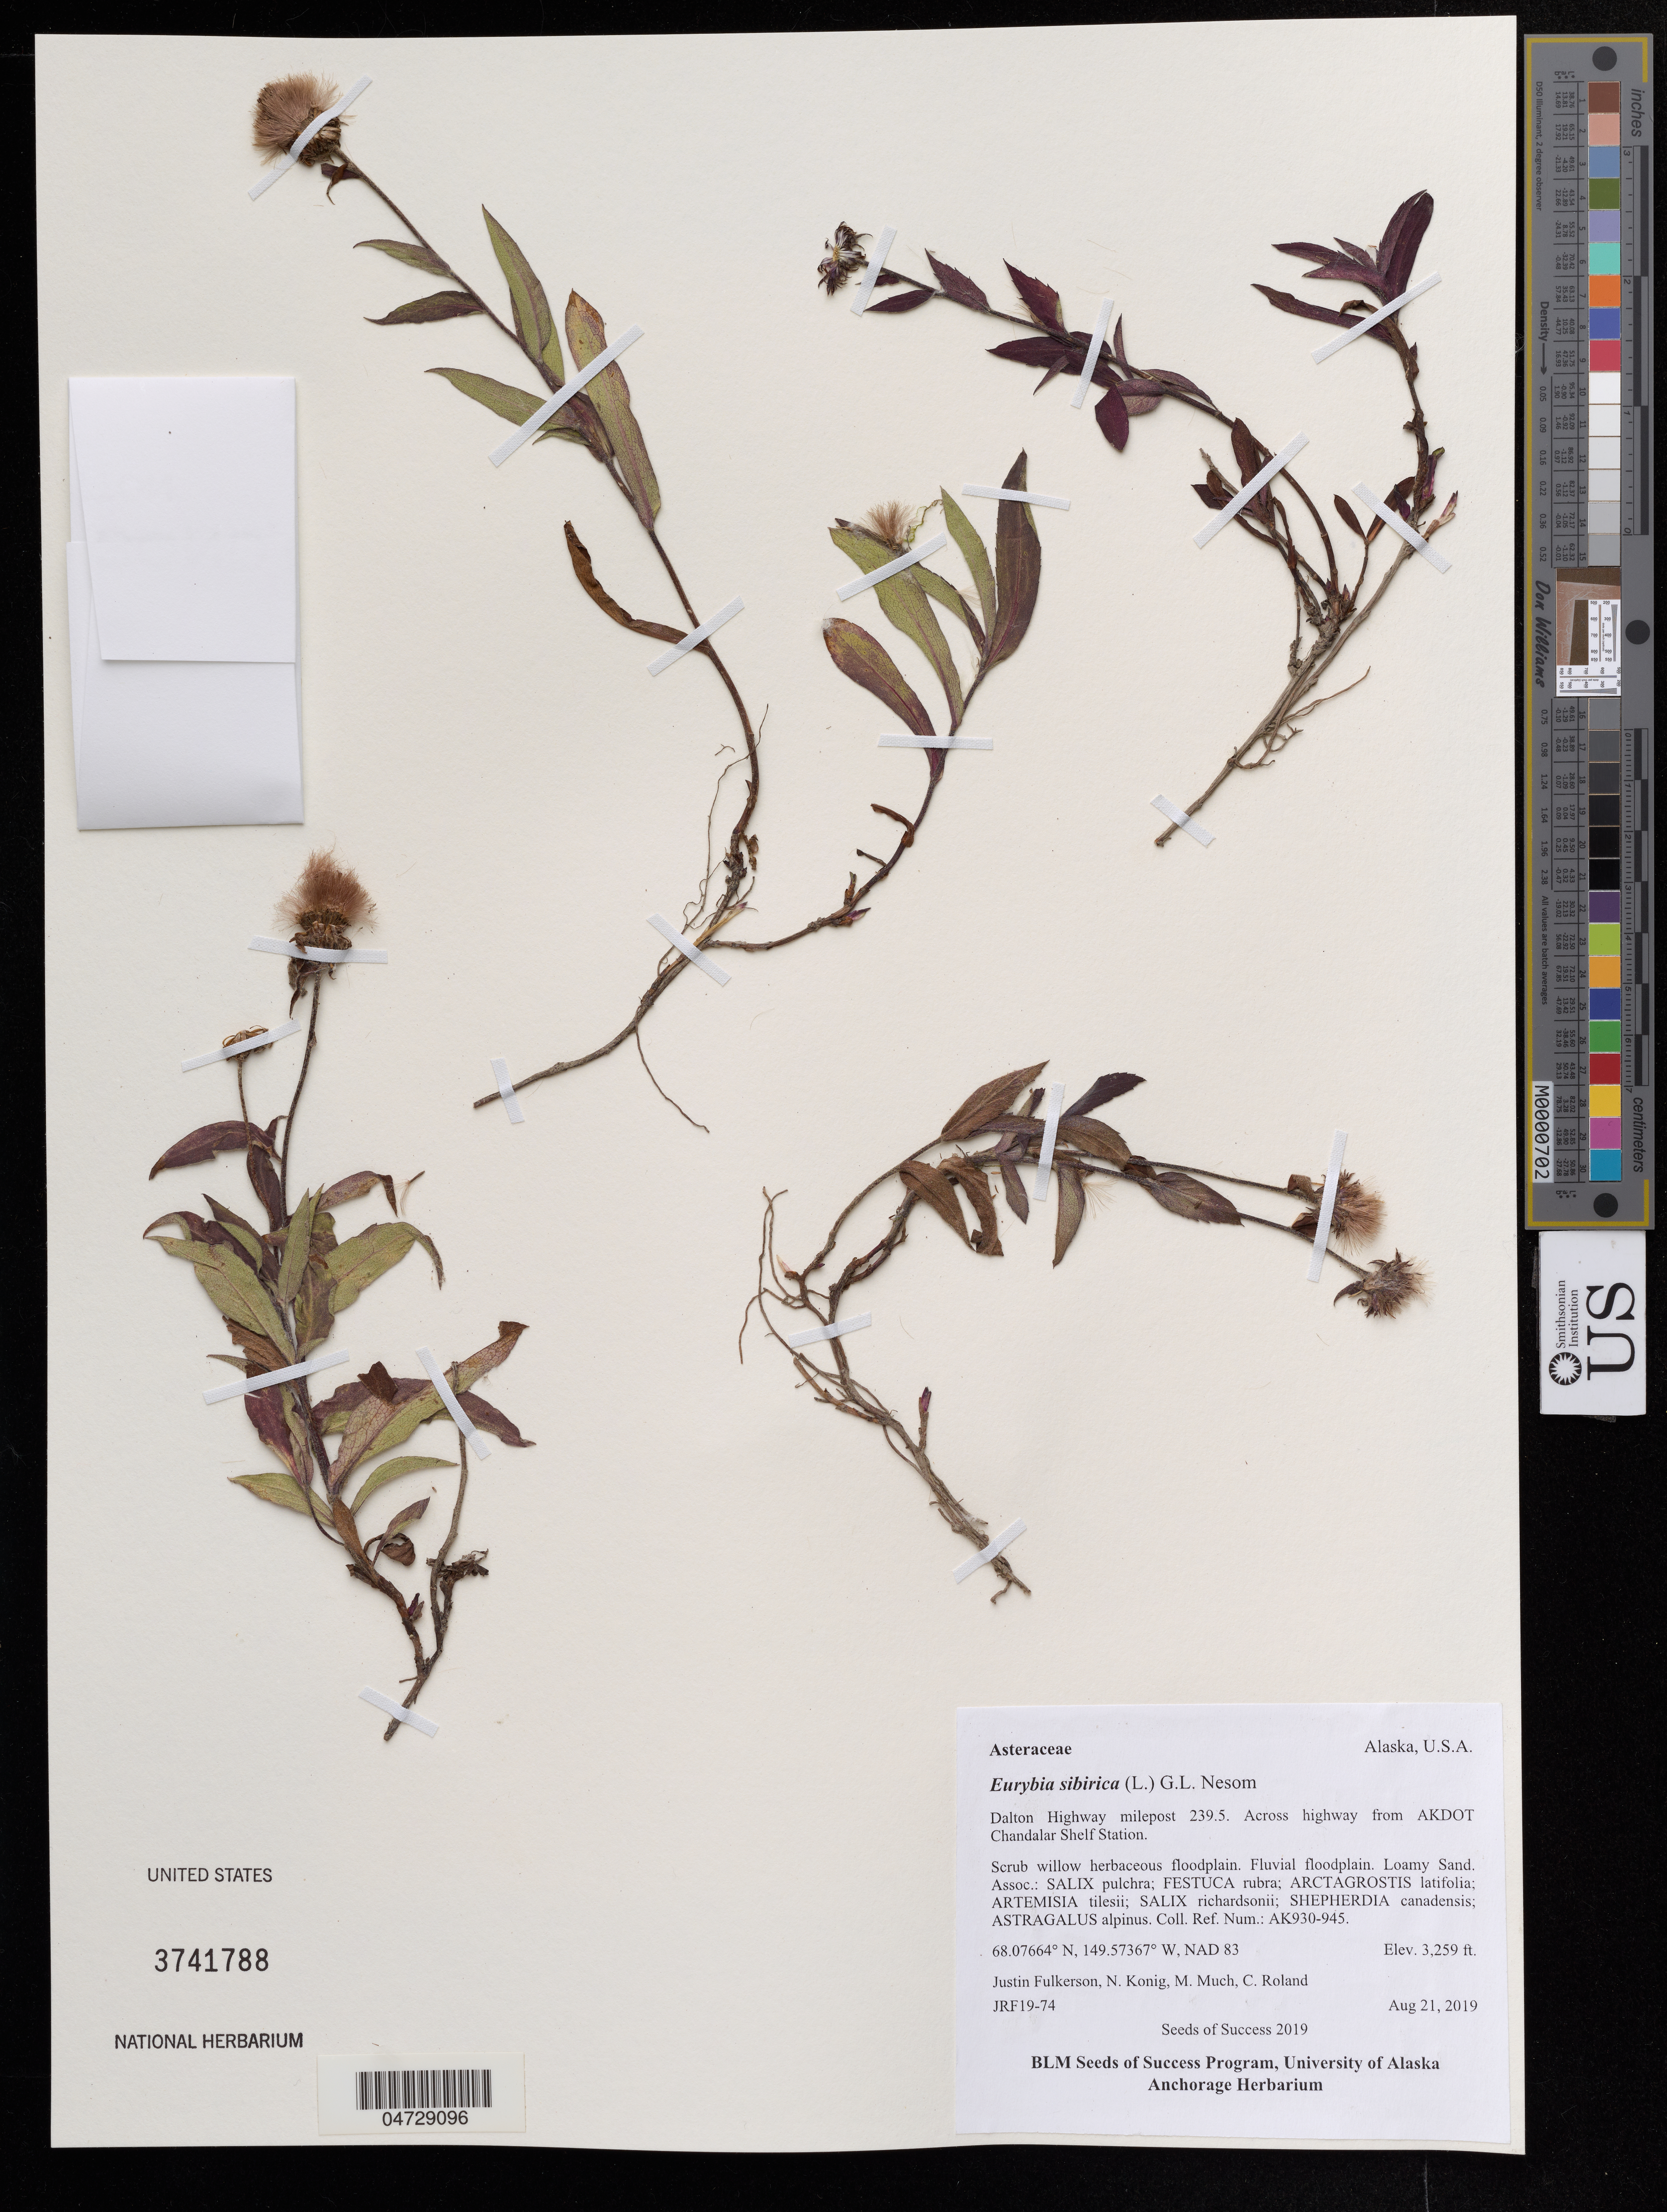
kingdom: Plantae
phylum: Tracheophyta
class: Magnoliopsida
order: Asterales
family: Asteraceae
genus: Eurybia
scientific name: Eurybia sibirica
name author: (L.) G.L. Nesom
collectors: J. Fulkerson, N. Konig & C. Roland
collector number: JRF19-74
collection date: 2019-08-21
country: United States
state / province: Alaska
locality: Dalton Highway milepost 239.5. Across highway from Akdot Chandalar Shelf Station.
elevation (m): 993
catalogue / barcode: US 3741788